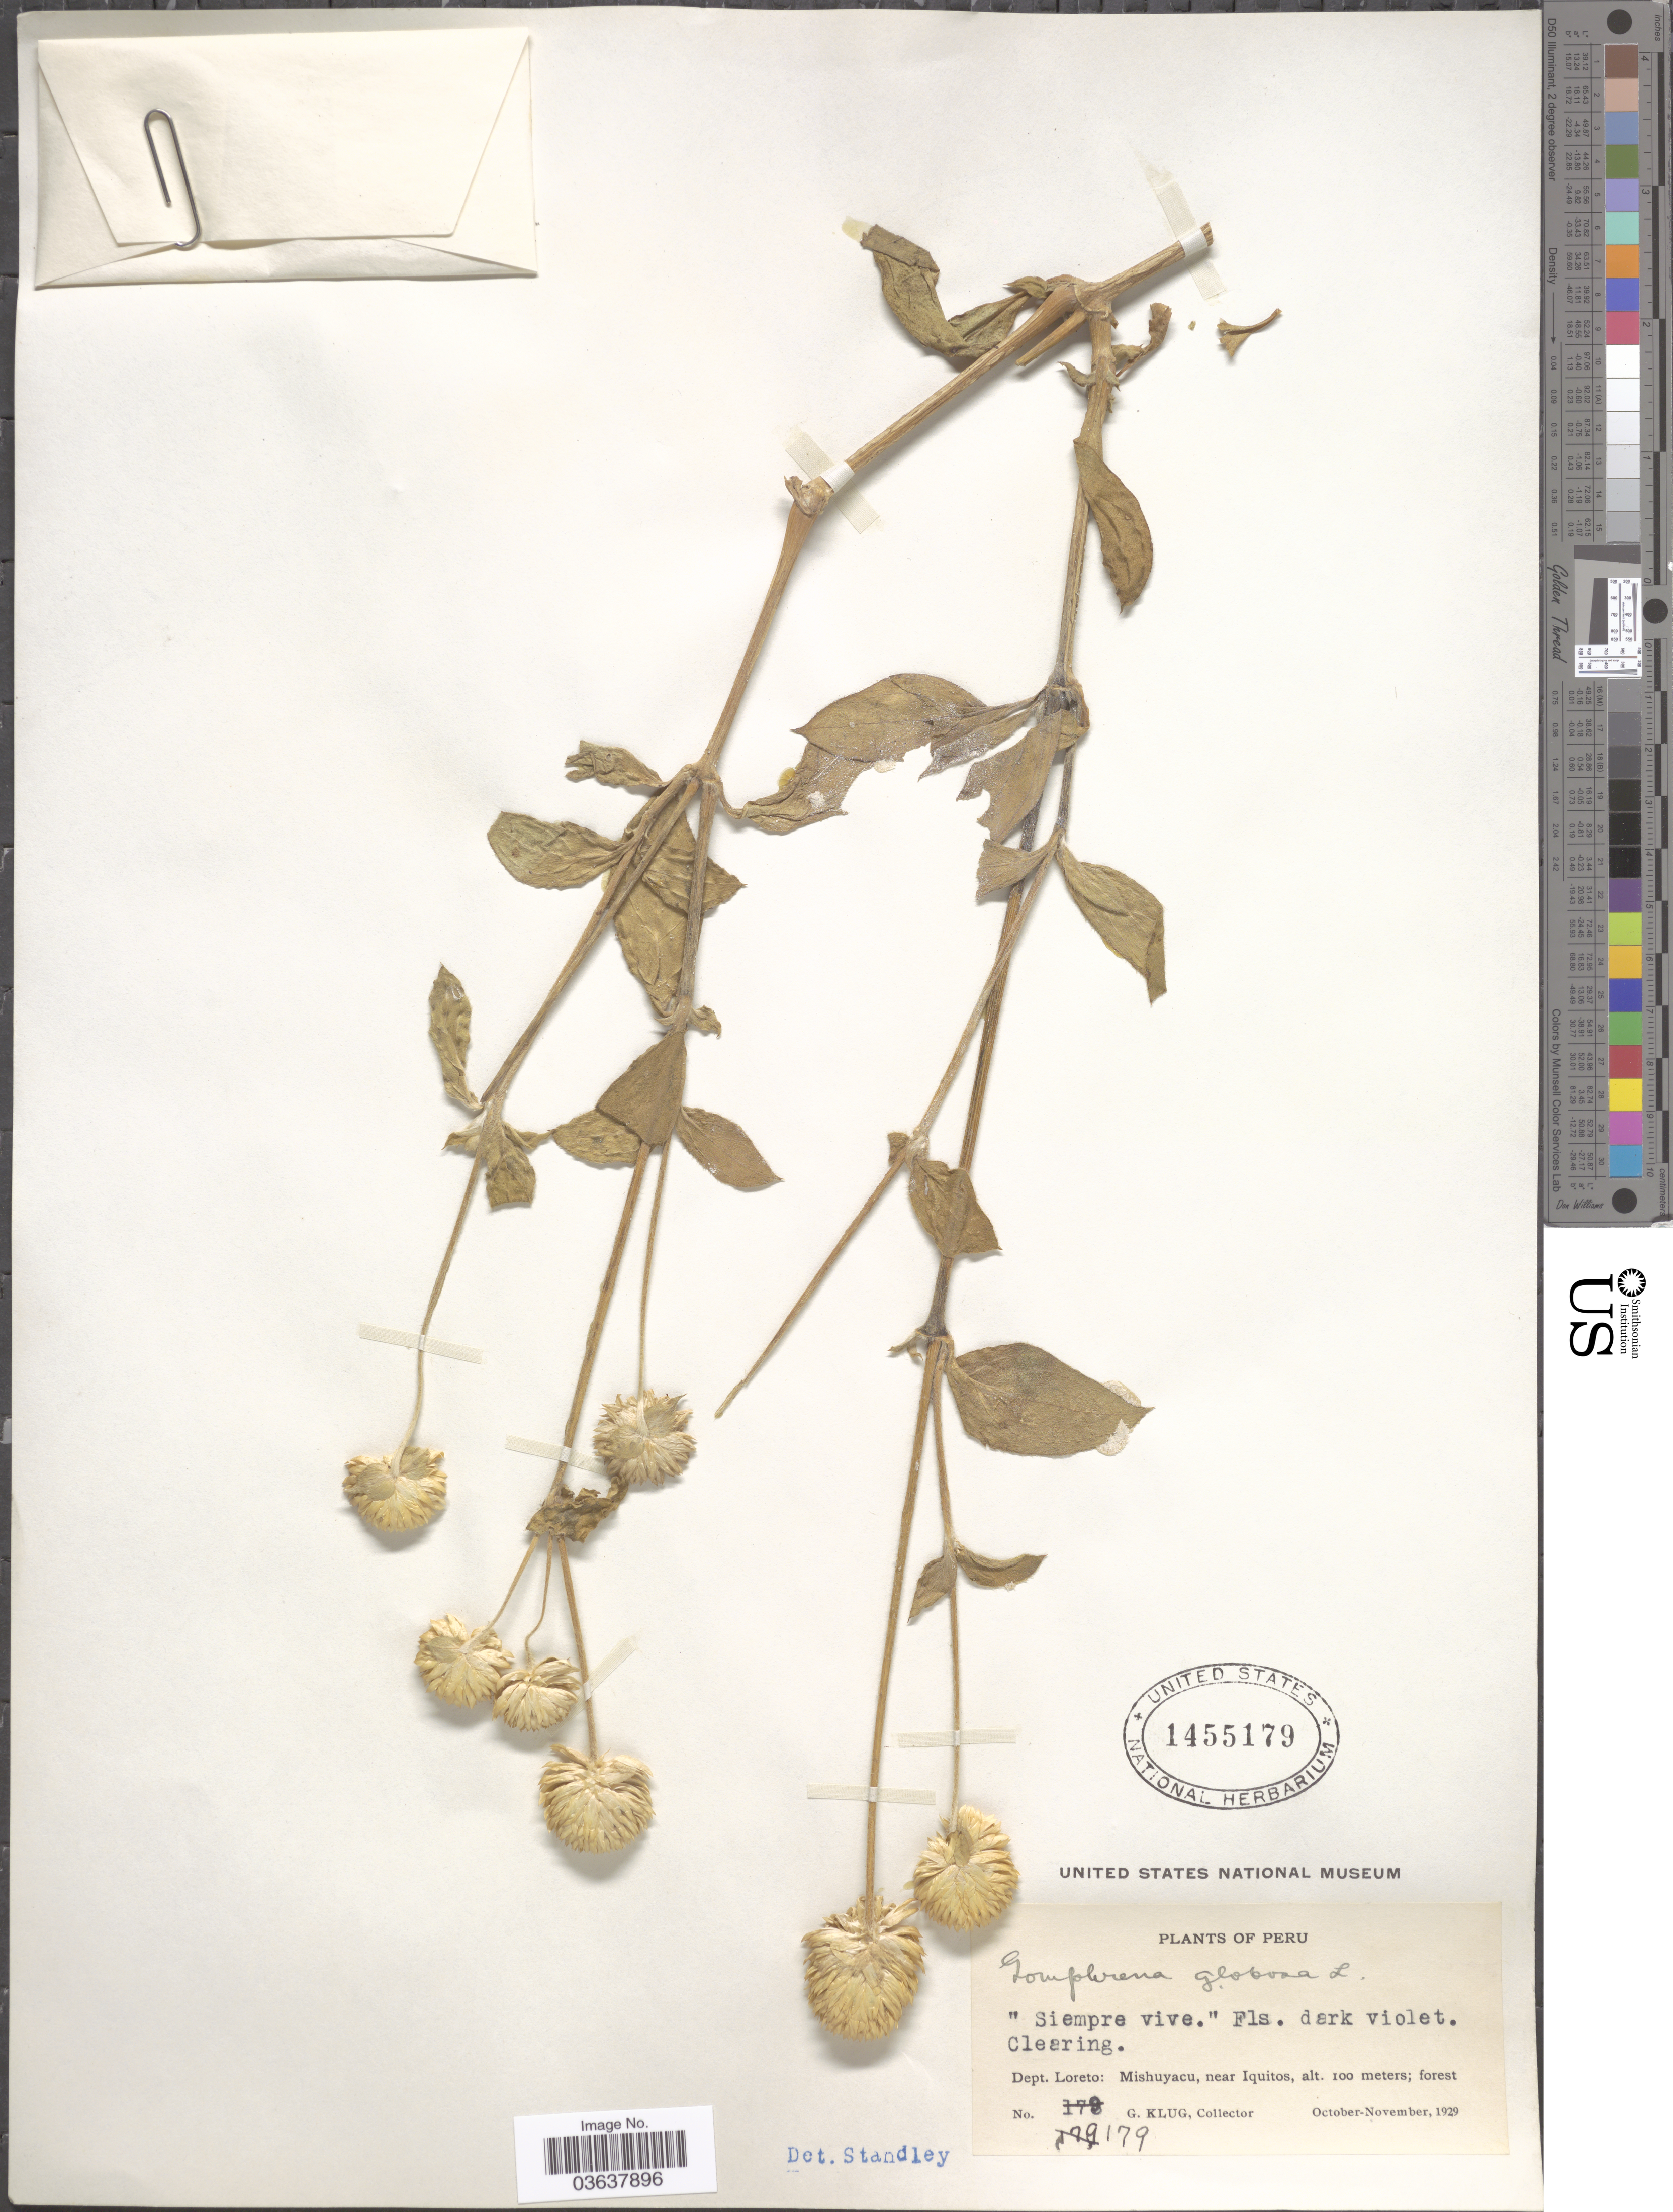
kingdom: Plantae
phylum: Tracheophyta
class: Magnoliopsida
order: Caryophyllales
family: Amaranthaceae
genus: Gomphrena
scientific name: Gomphrena globosa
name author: L.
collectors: G. Klug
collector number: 179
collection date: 1929-10/1929-11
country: Peru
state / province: Loreto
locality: Dept. Loreto: Mishuyacu, near Iquitos.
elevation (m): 100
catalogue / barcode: US 1455179